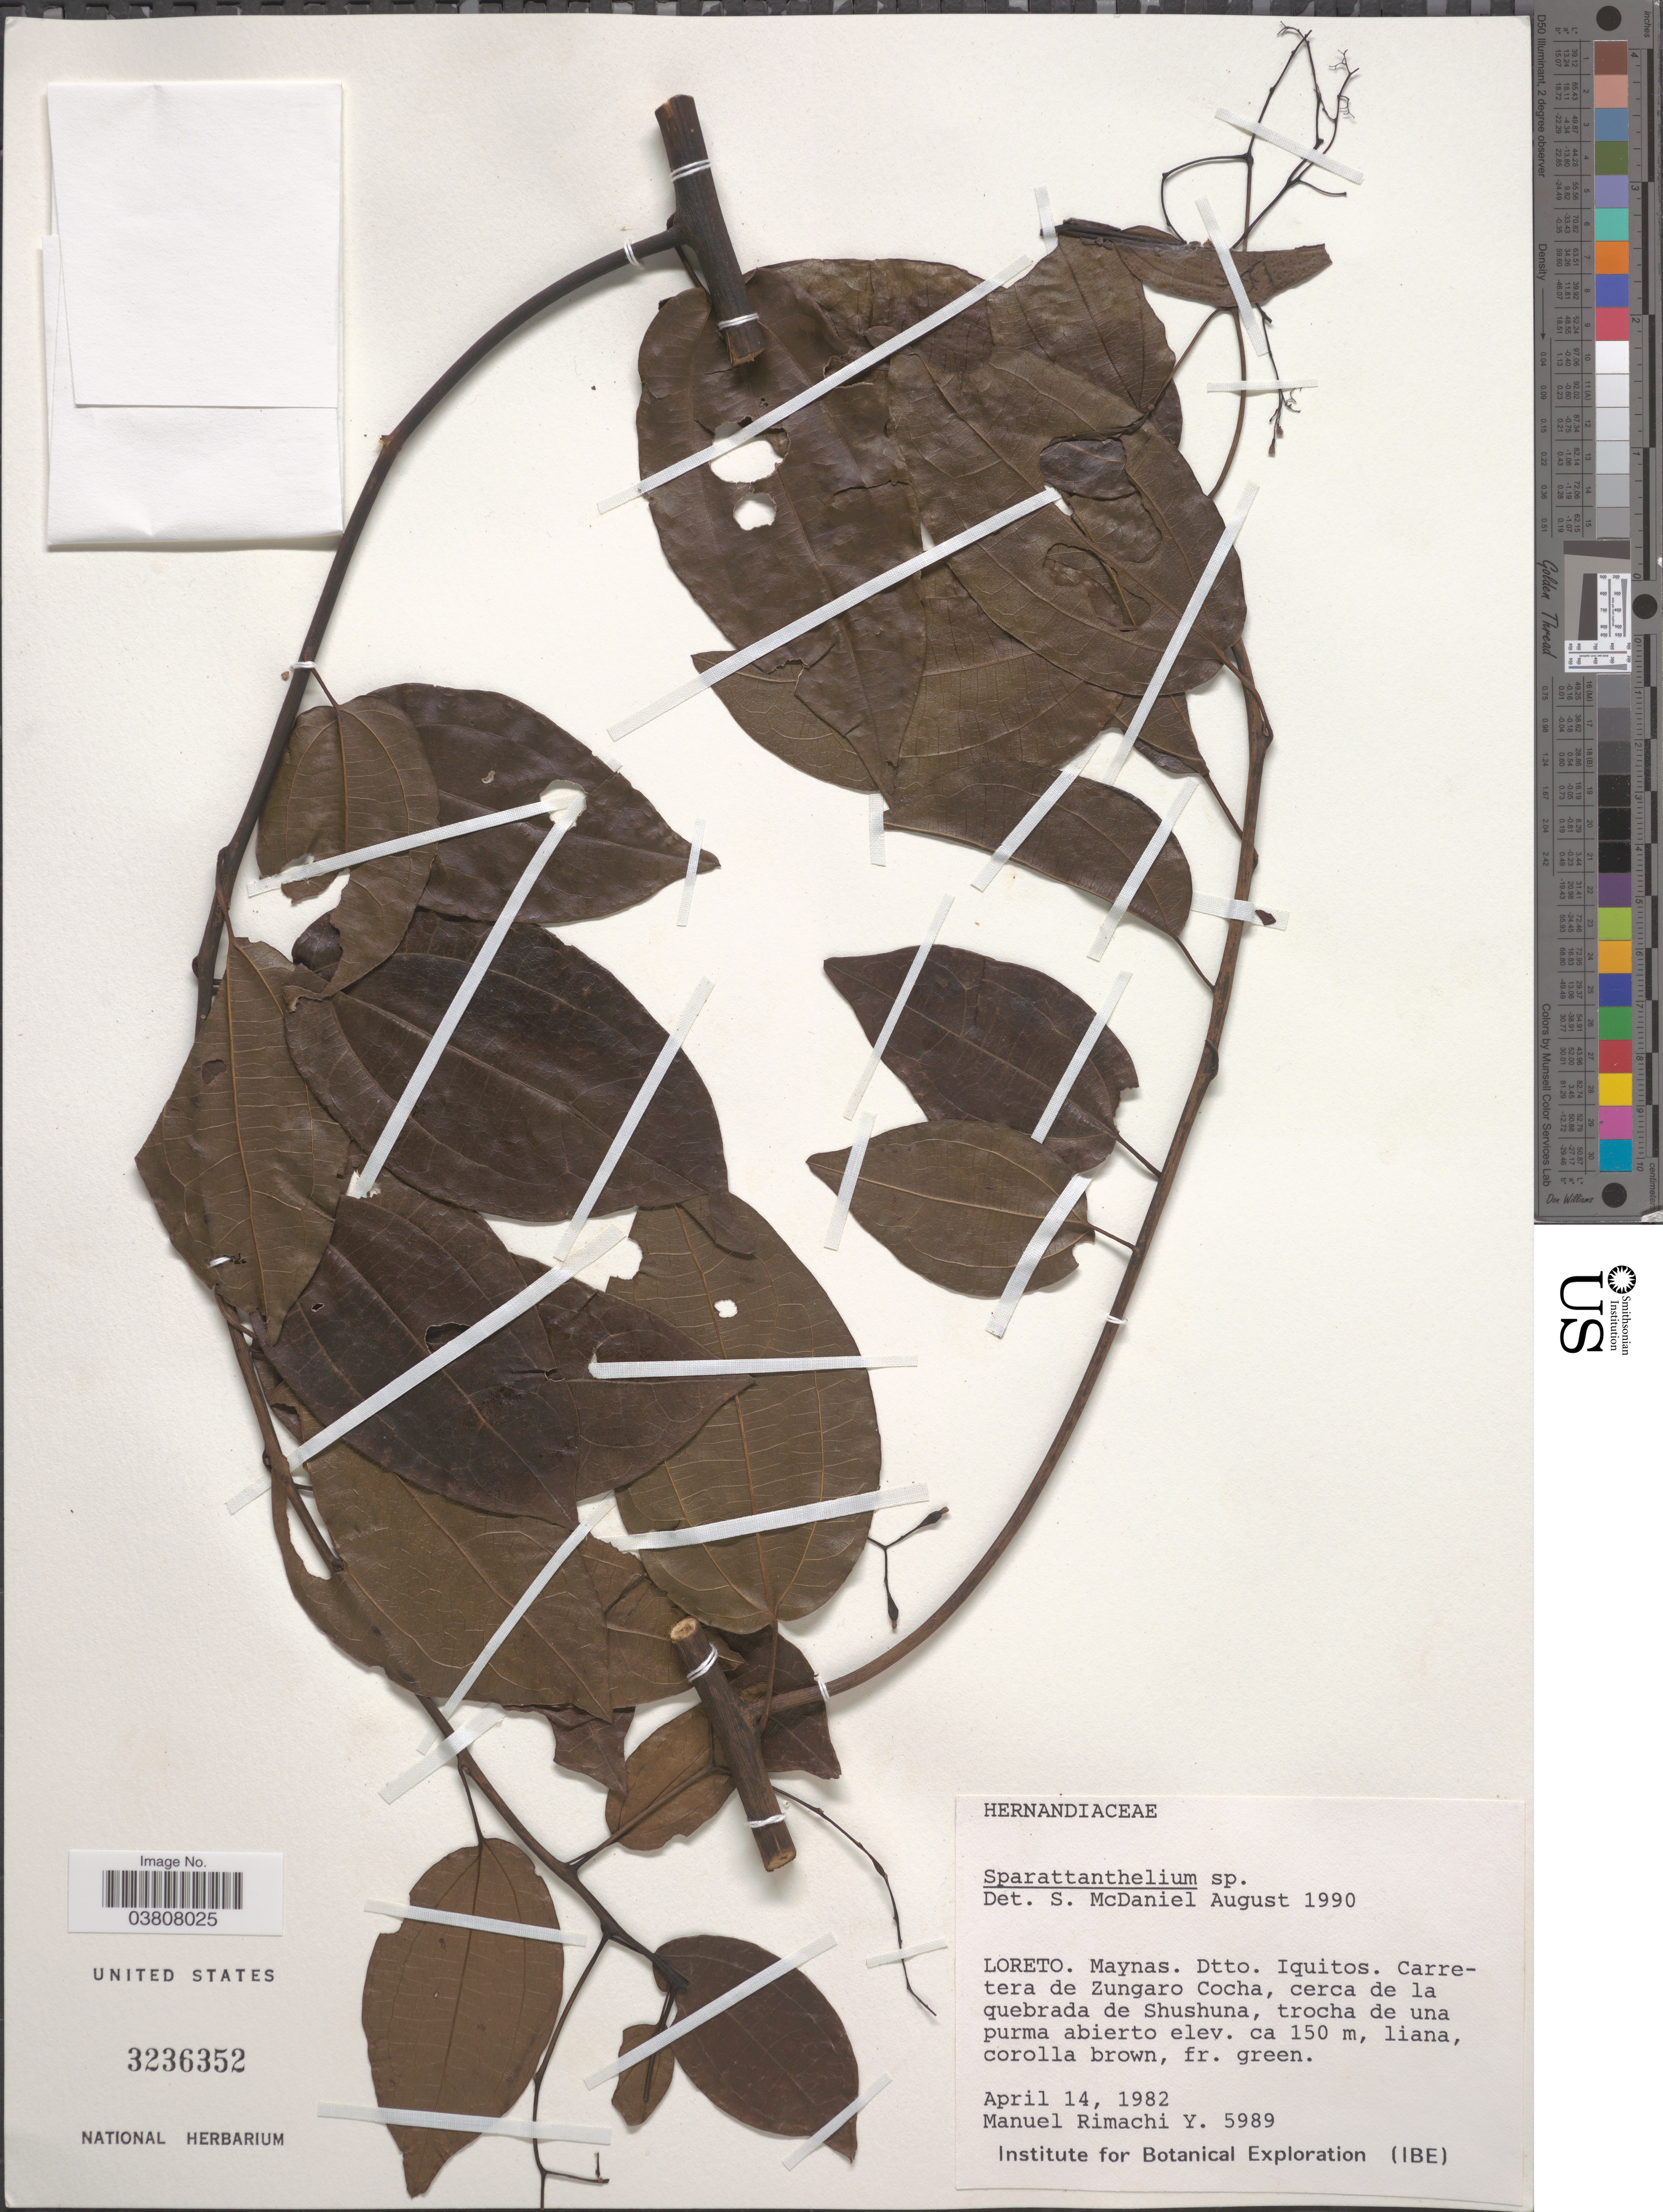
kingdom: Plantae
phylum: Tracheophyta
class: Magnoliopsida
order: Laurales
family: Hernandiaceae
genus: Sparattanthelium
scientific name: Sparattanthelium sp.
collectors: M. Rimachi Y.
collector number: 5989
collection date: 1982-04-14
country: Peru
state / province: Loreto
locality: Maynas. Dtto. iquitos. Cerretera de Zungaro Cocha, cerca de la quebrada de Shushunam trocha de una purma abierto.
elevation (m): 150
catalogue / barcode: US 3236352